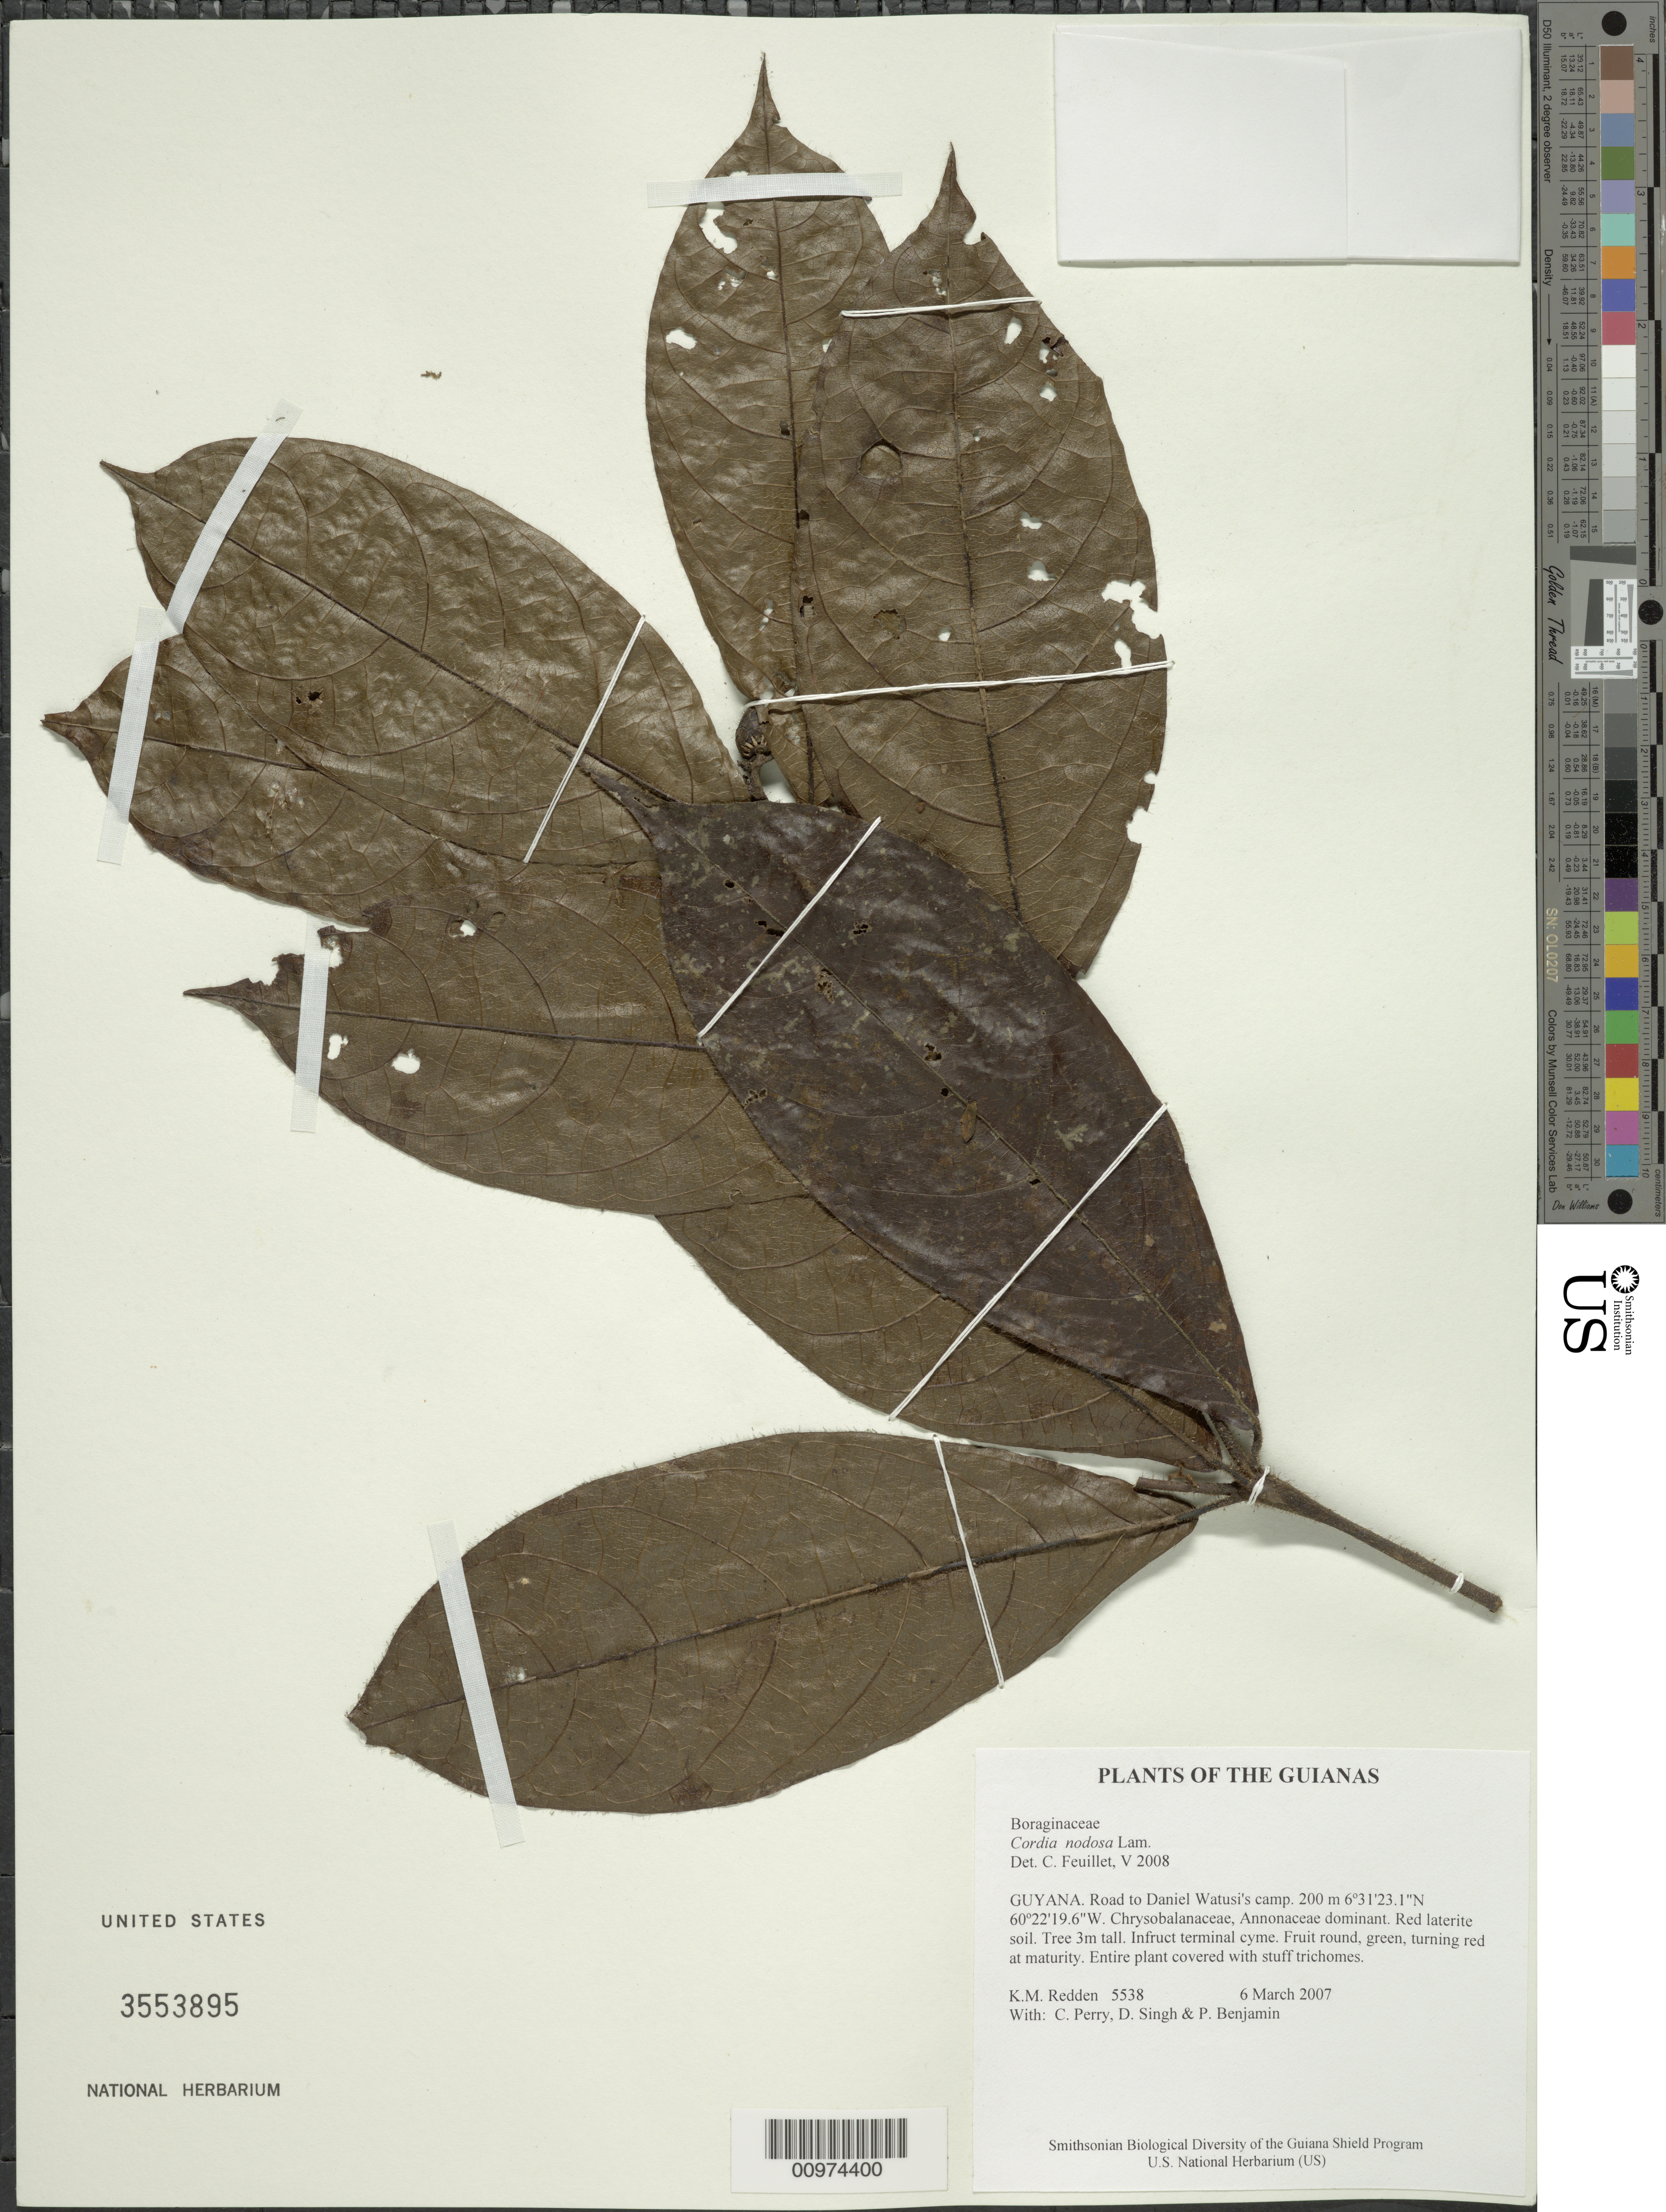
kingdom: Plantae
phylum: Tracheophyta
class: Magnoliopsida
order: Boraginales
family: Cordiaceae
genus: Cordia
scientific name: Cordia nodosa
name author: Lam.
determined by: Feuillet, C.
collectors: K. M. Redden, C. Perry, D. Singh & P. Benjamin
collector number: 5538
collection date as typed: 6 March 2007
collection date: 2007-03-06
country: Guyana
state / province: Cuyuni-Mazaruni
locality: Road to Daniel Watusi's camp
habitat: Chrysobalanaceae, Annonaceae dominant. Red laterite soil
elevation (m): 200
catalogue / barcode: US 3553895